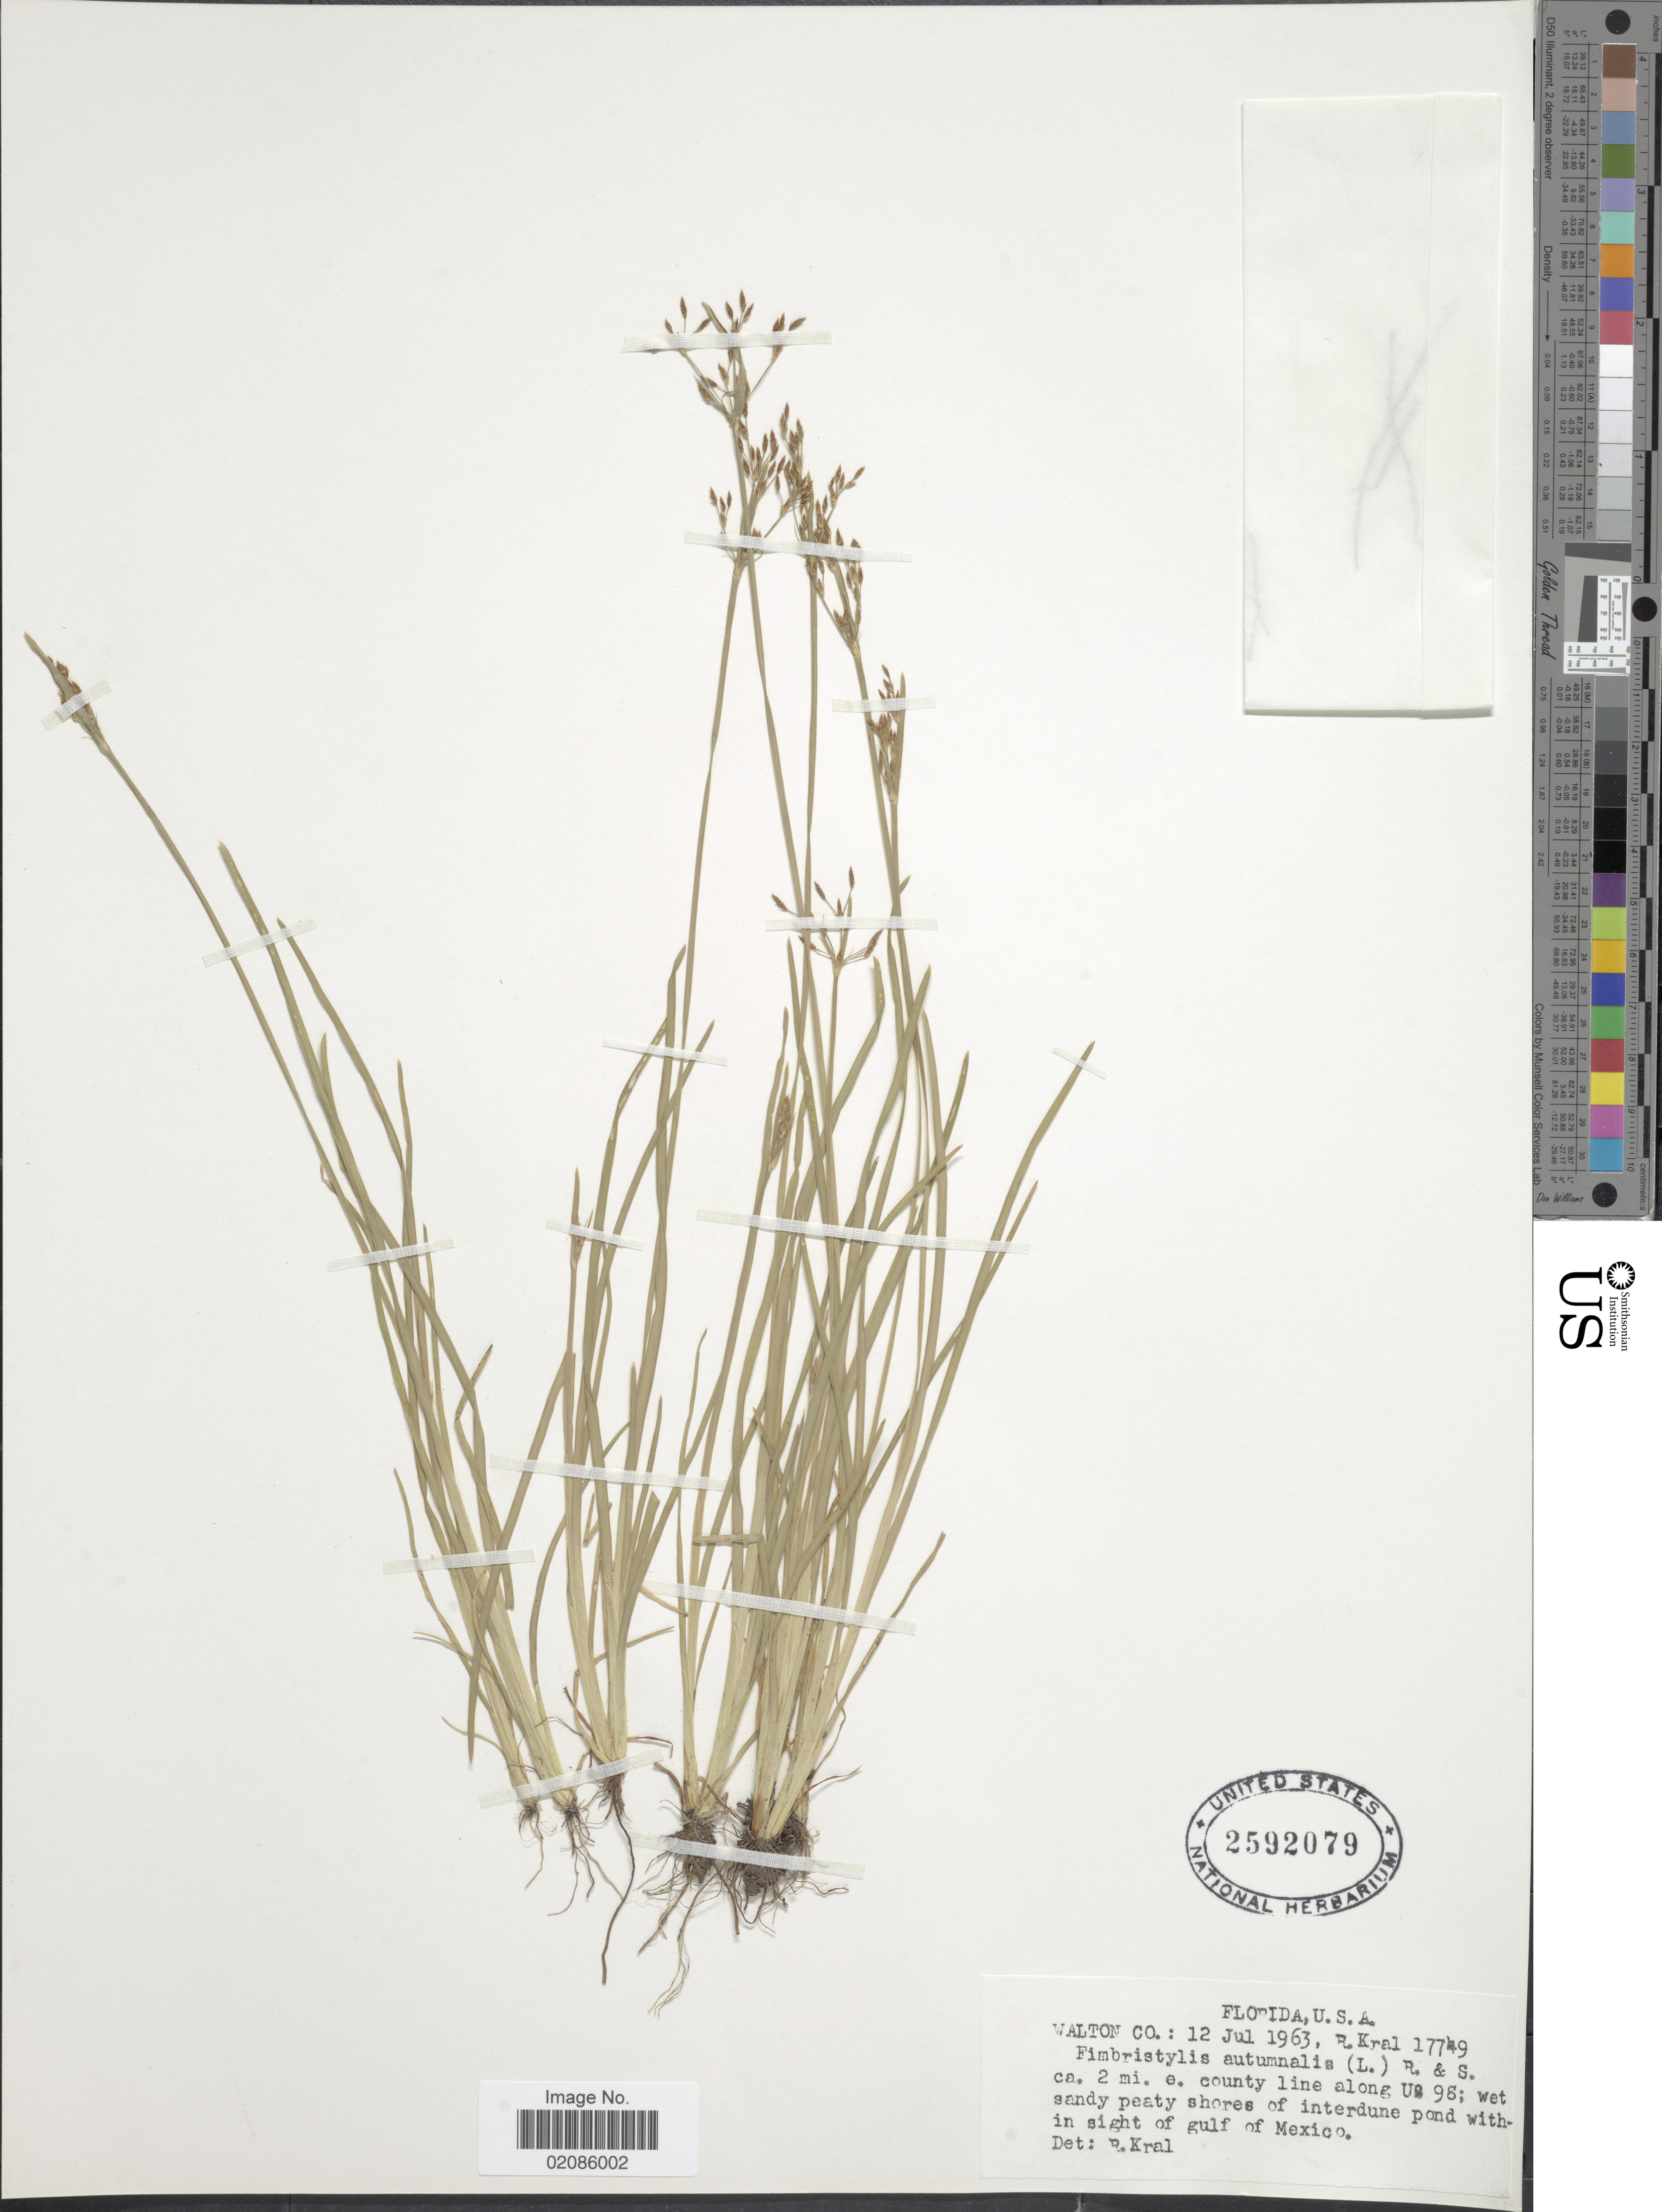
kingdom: Plantae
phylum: Tracheophyta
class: Liliopsida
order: Poales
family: Cyperaceae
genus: Fimbristylis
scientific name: Fimbristylis autumnalis (L.) Roem. & Schult.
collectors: R. Kral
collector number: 17749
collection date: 1963-07-12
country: United States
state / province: Florida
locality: Walton Co. Ca. 2 mi. e. county line along US 98; wet sandy peaty shores of interdune pond within sight of gulf of Mexico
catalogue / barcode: US 2592079